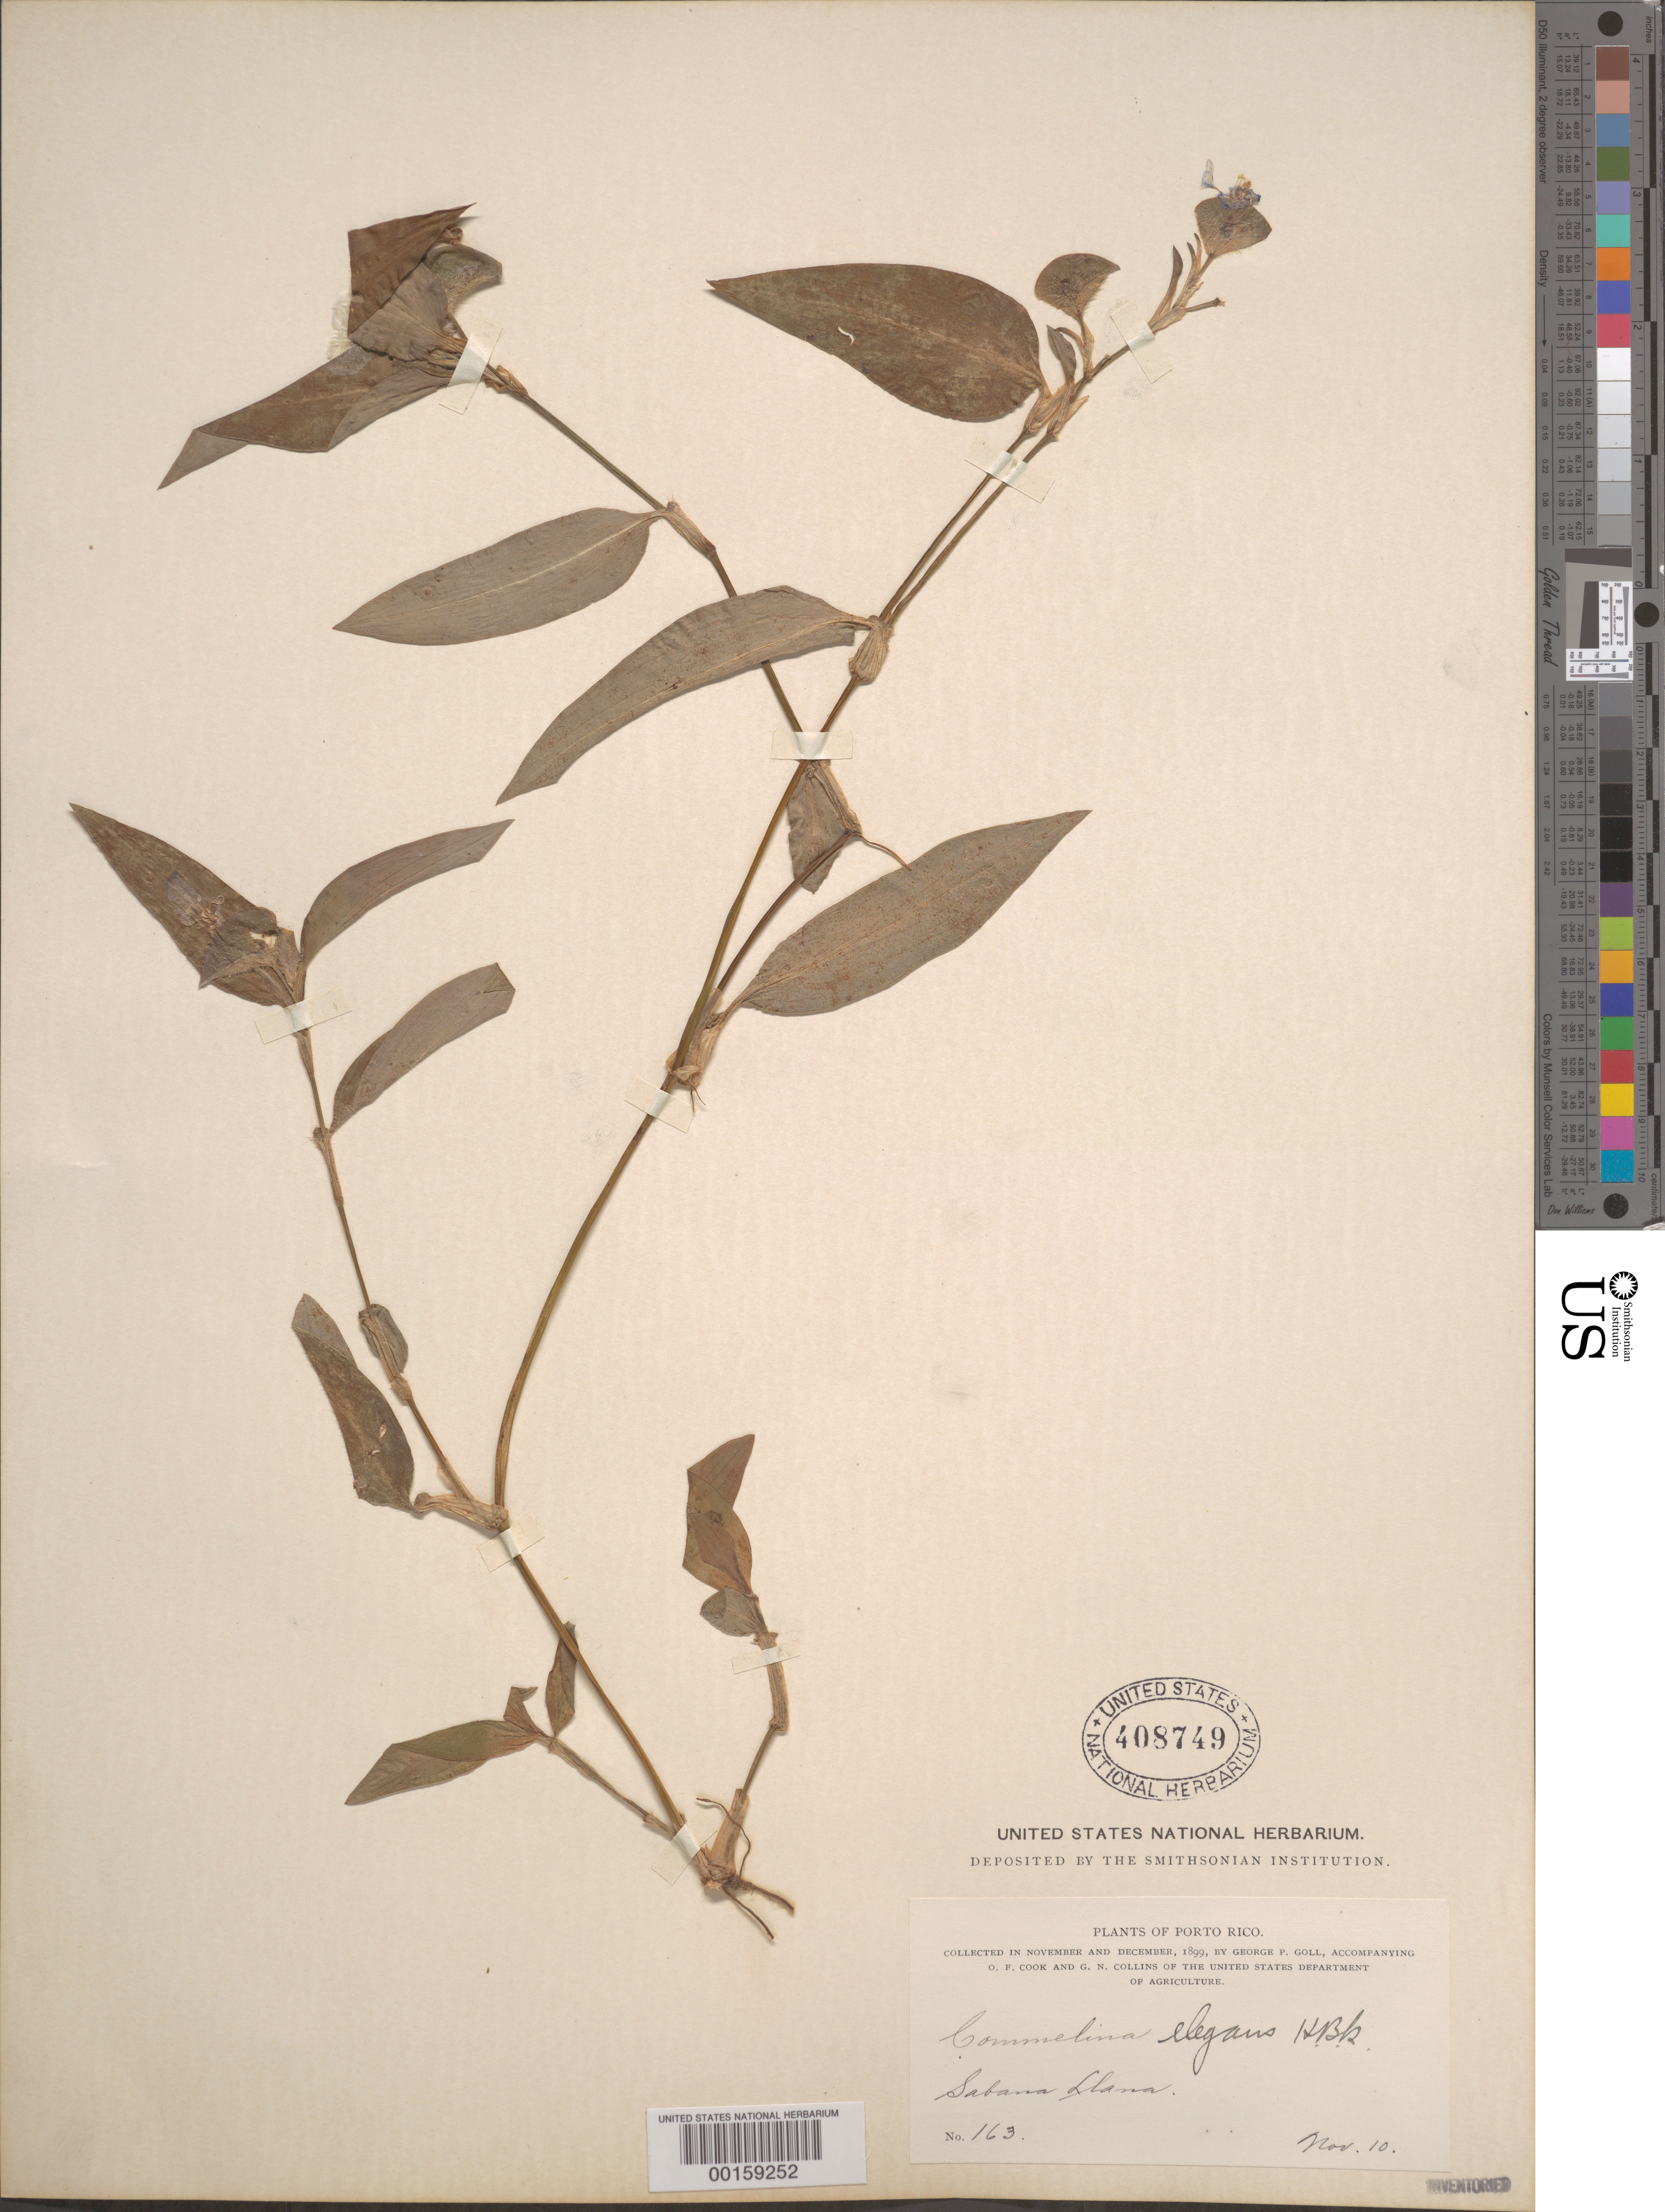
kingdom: Plantae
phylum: Tracheophyta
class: Liliopsida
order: Commelinales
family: Commelinaceae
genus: Commelina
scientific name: Commelina erecta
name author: L.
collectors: G. Goll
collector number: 163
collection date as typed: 10 Nov 1899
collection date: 1899-11-10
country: Puerto Rico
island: Greater Antilles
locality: Sabana llana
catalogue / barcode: US 408749